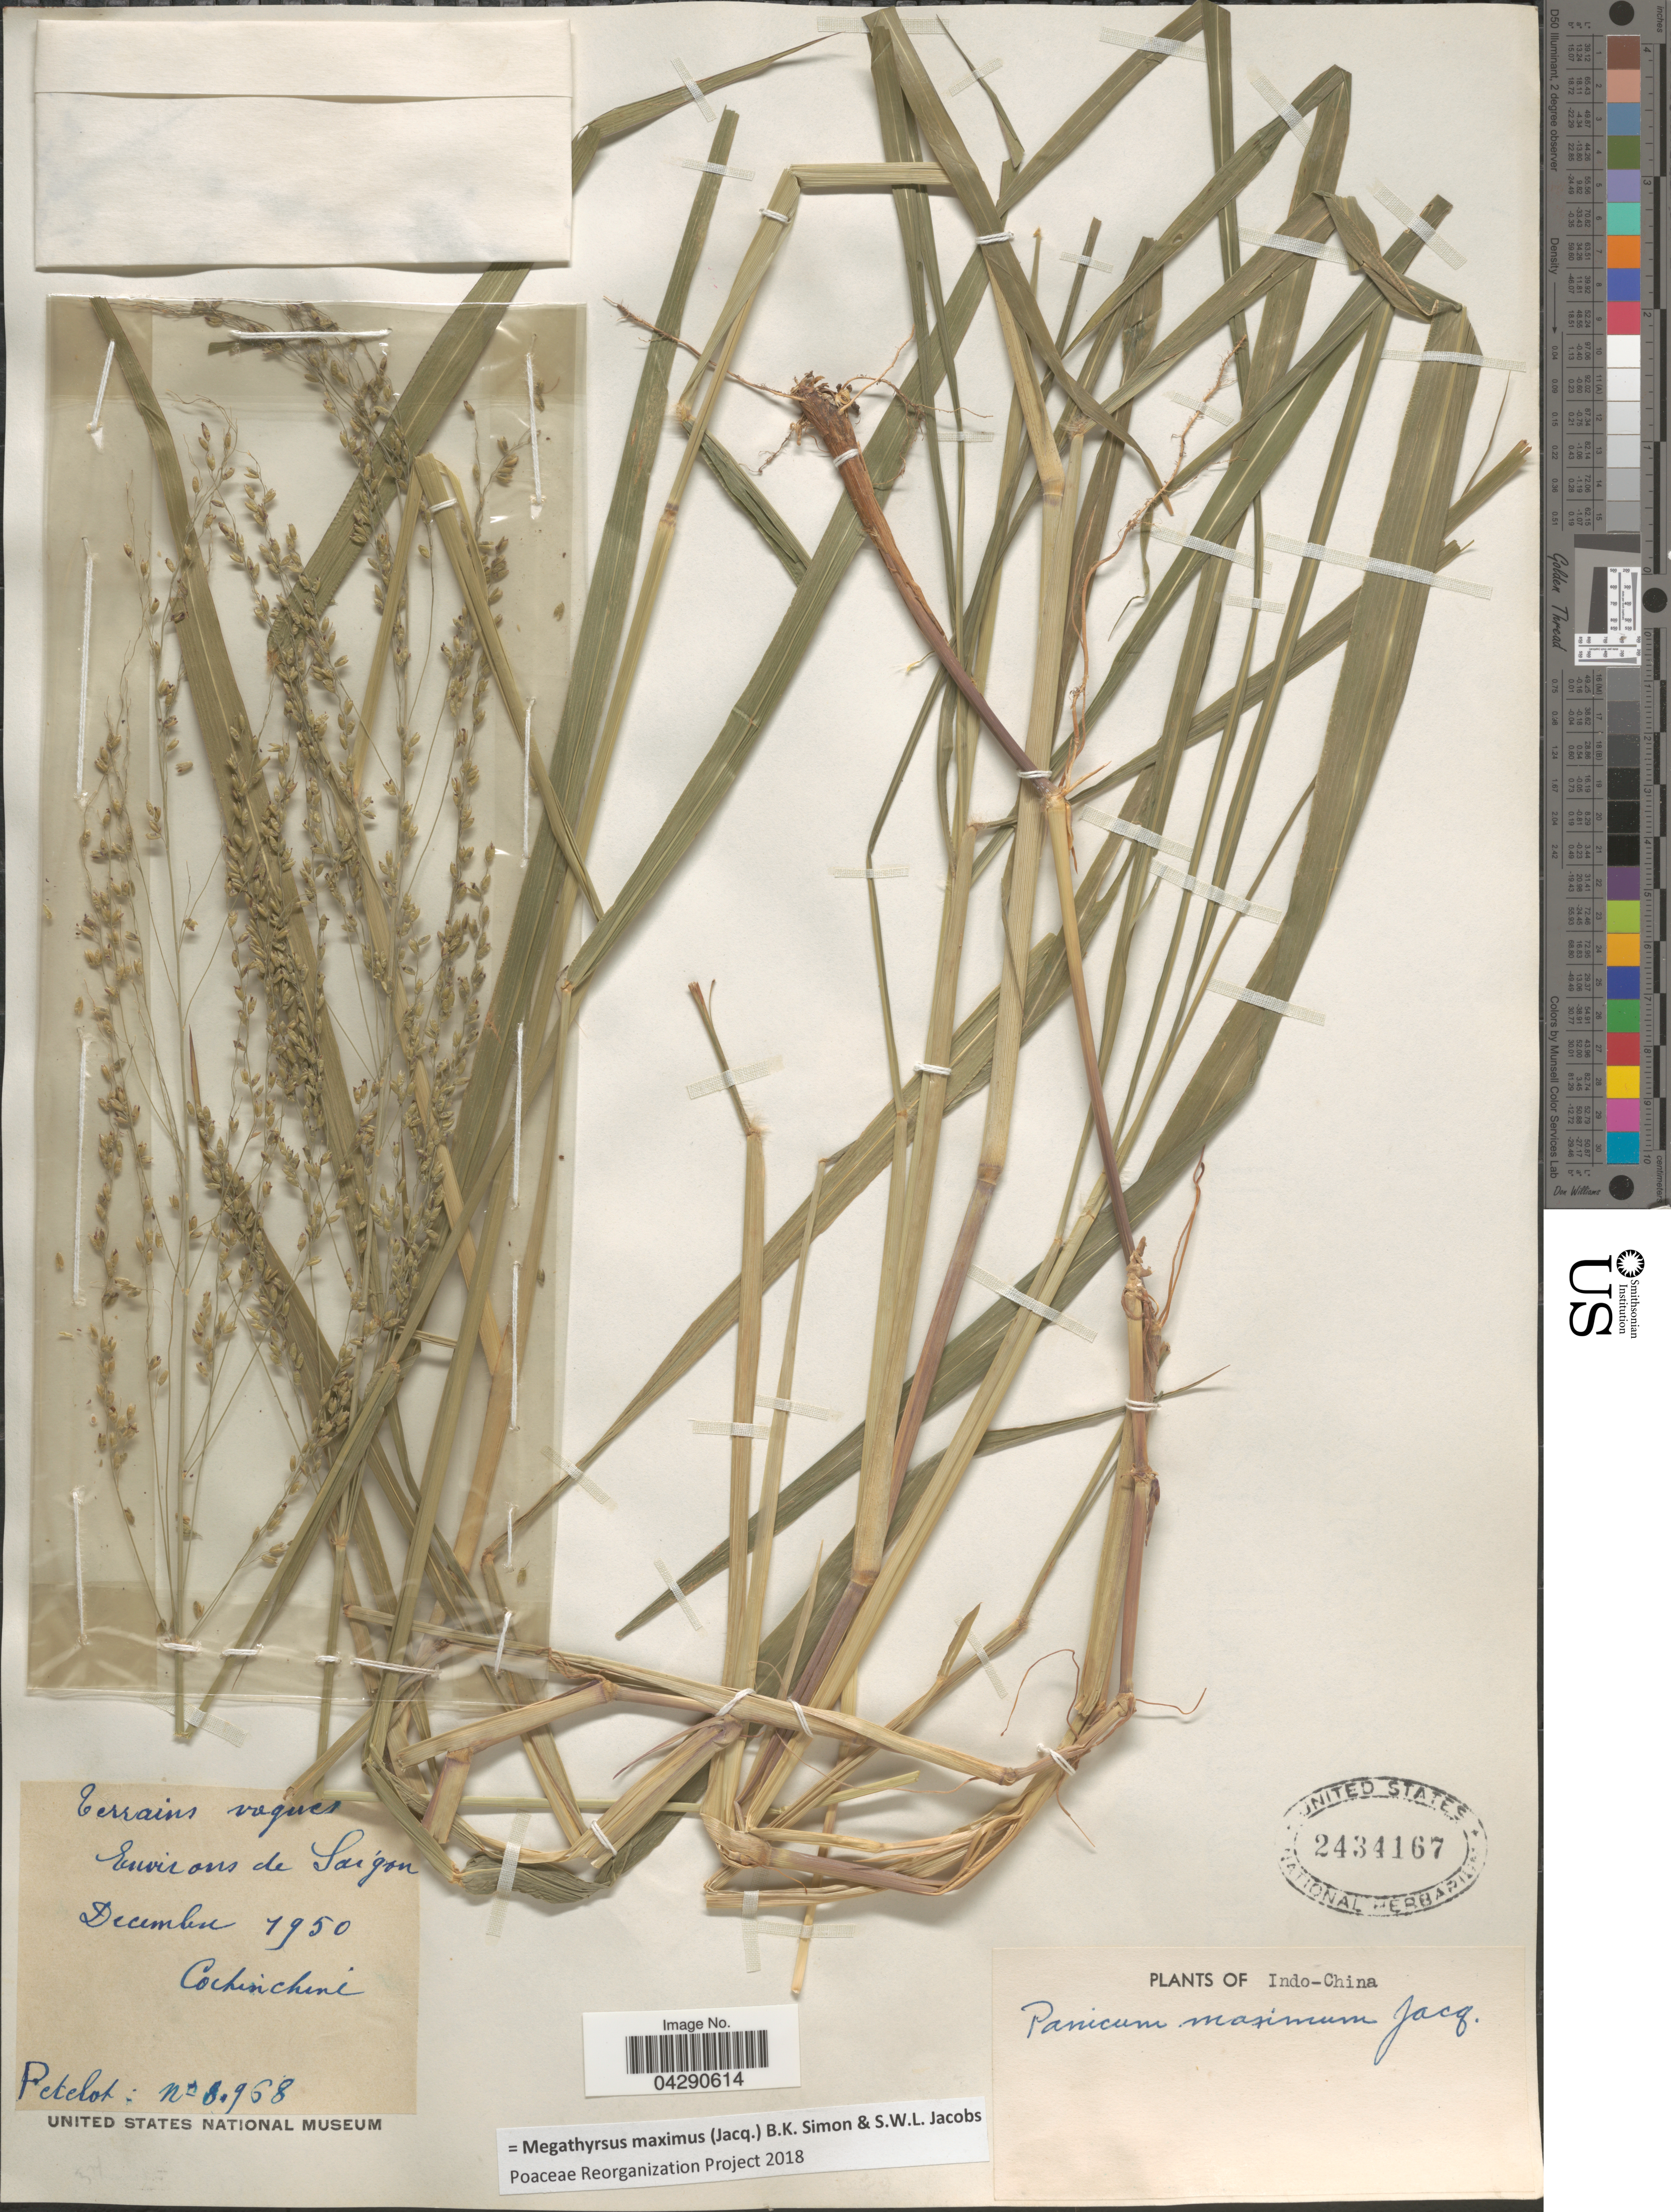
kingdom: Plantae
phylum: Tracheophyta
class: Liliopsida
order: Poales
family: Poaceae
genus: Megathyrsus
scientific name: Megathyrsus maximus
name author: (Jacq.) B.K. Simon & S.W.L. Jacobs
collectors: Pételot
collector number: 3968*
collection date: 1950-12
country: Vietnam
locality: Environs de Saigon. Cochinchini. Indo-China.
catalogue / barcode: US 2434167